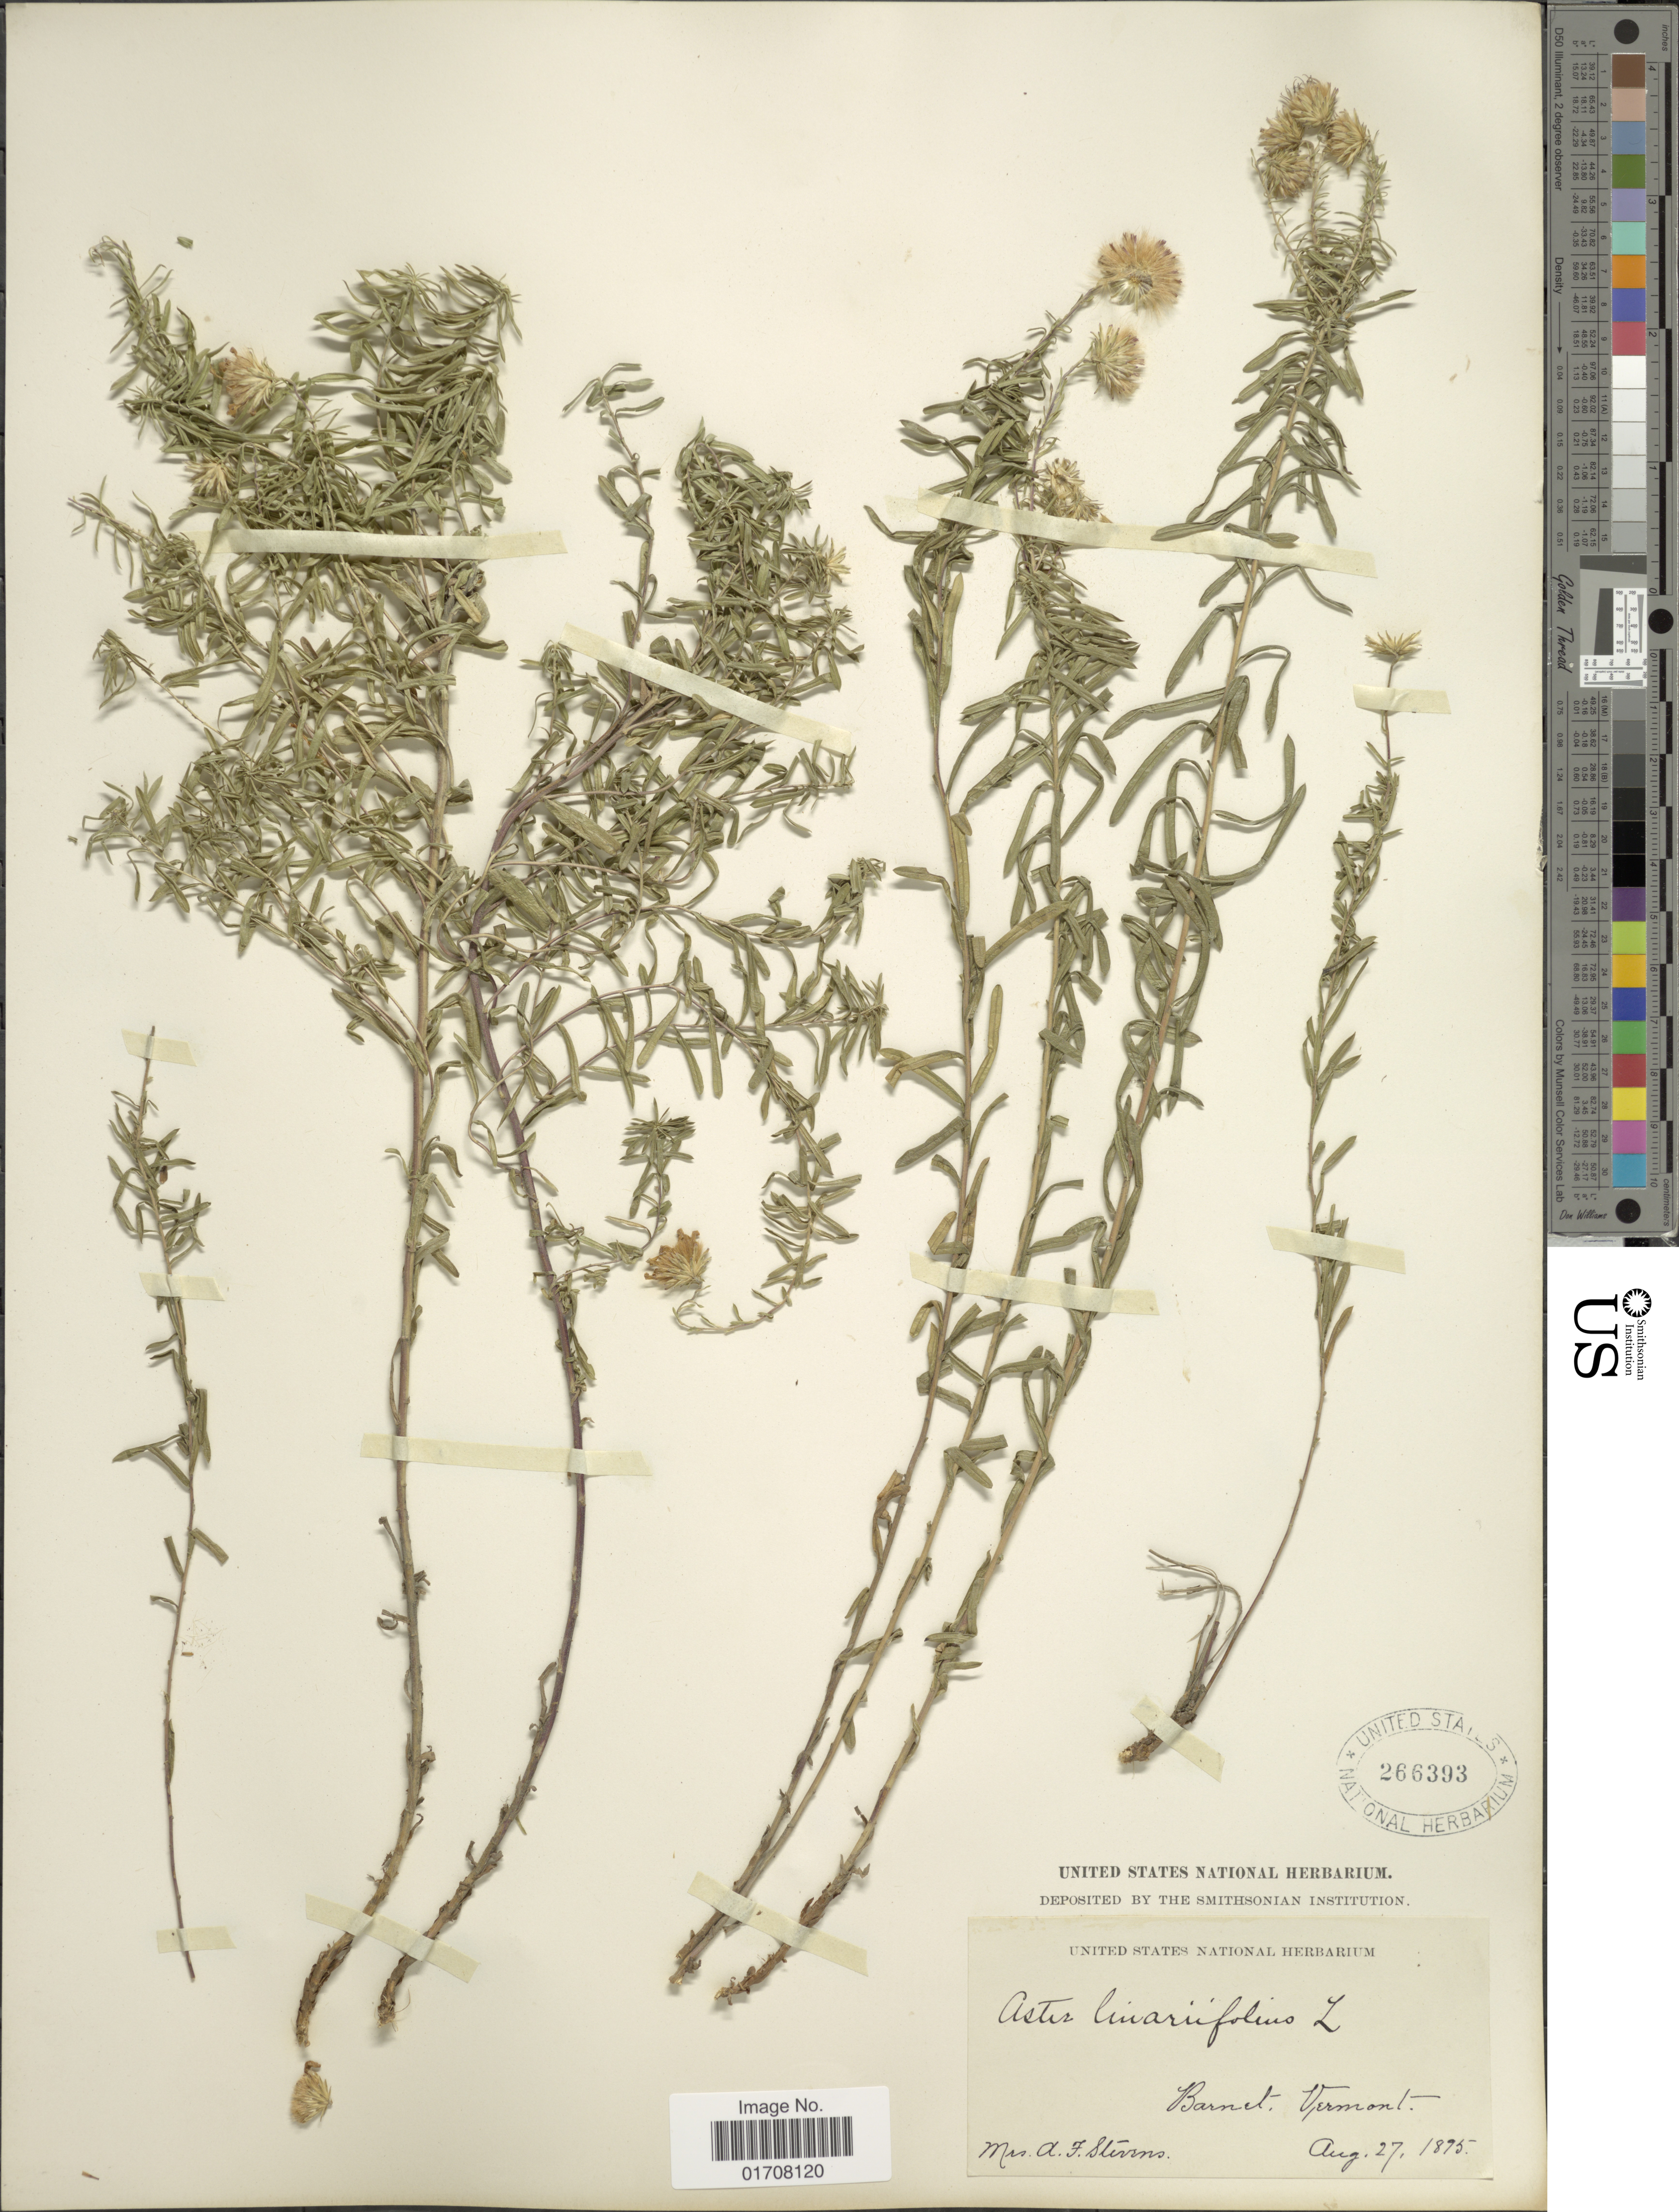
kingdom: Plantae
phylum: Tracheophyta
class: Magnoliopsida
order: Asterales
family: Asteraceae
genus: Ionactis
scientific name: Ionactis linariifolia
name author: (L.) Greene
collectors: A. Stevens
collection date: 1875-08-27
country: United States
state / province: Vermont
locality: Barnet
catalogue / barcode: US 266393